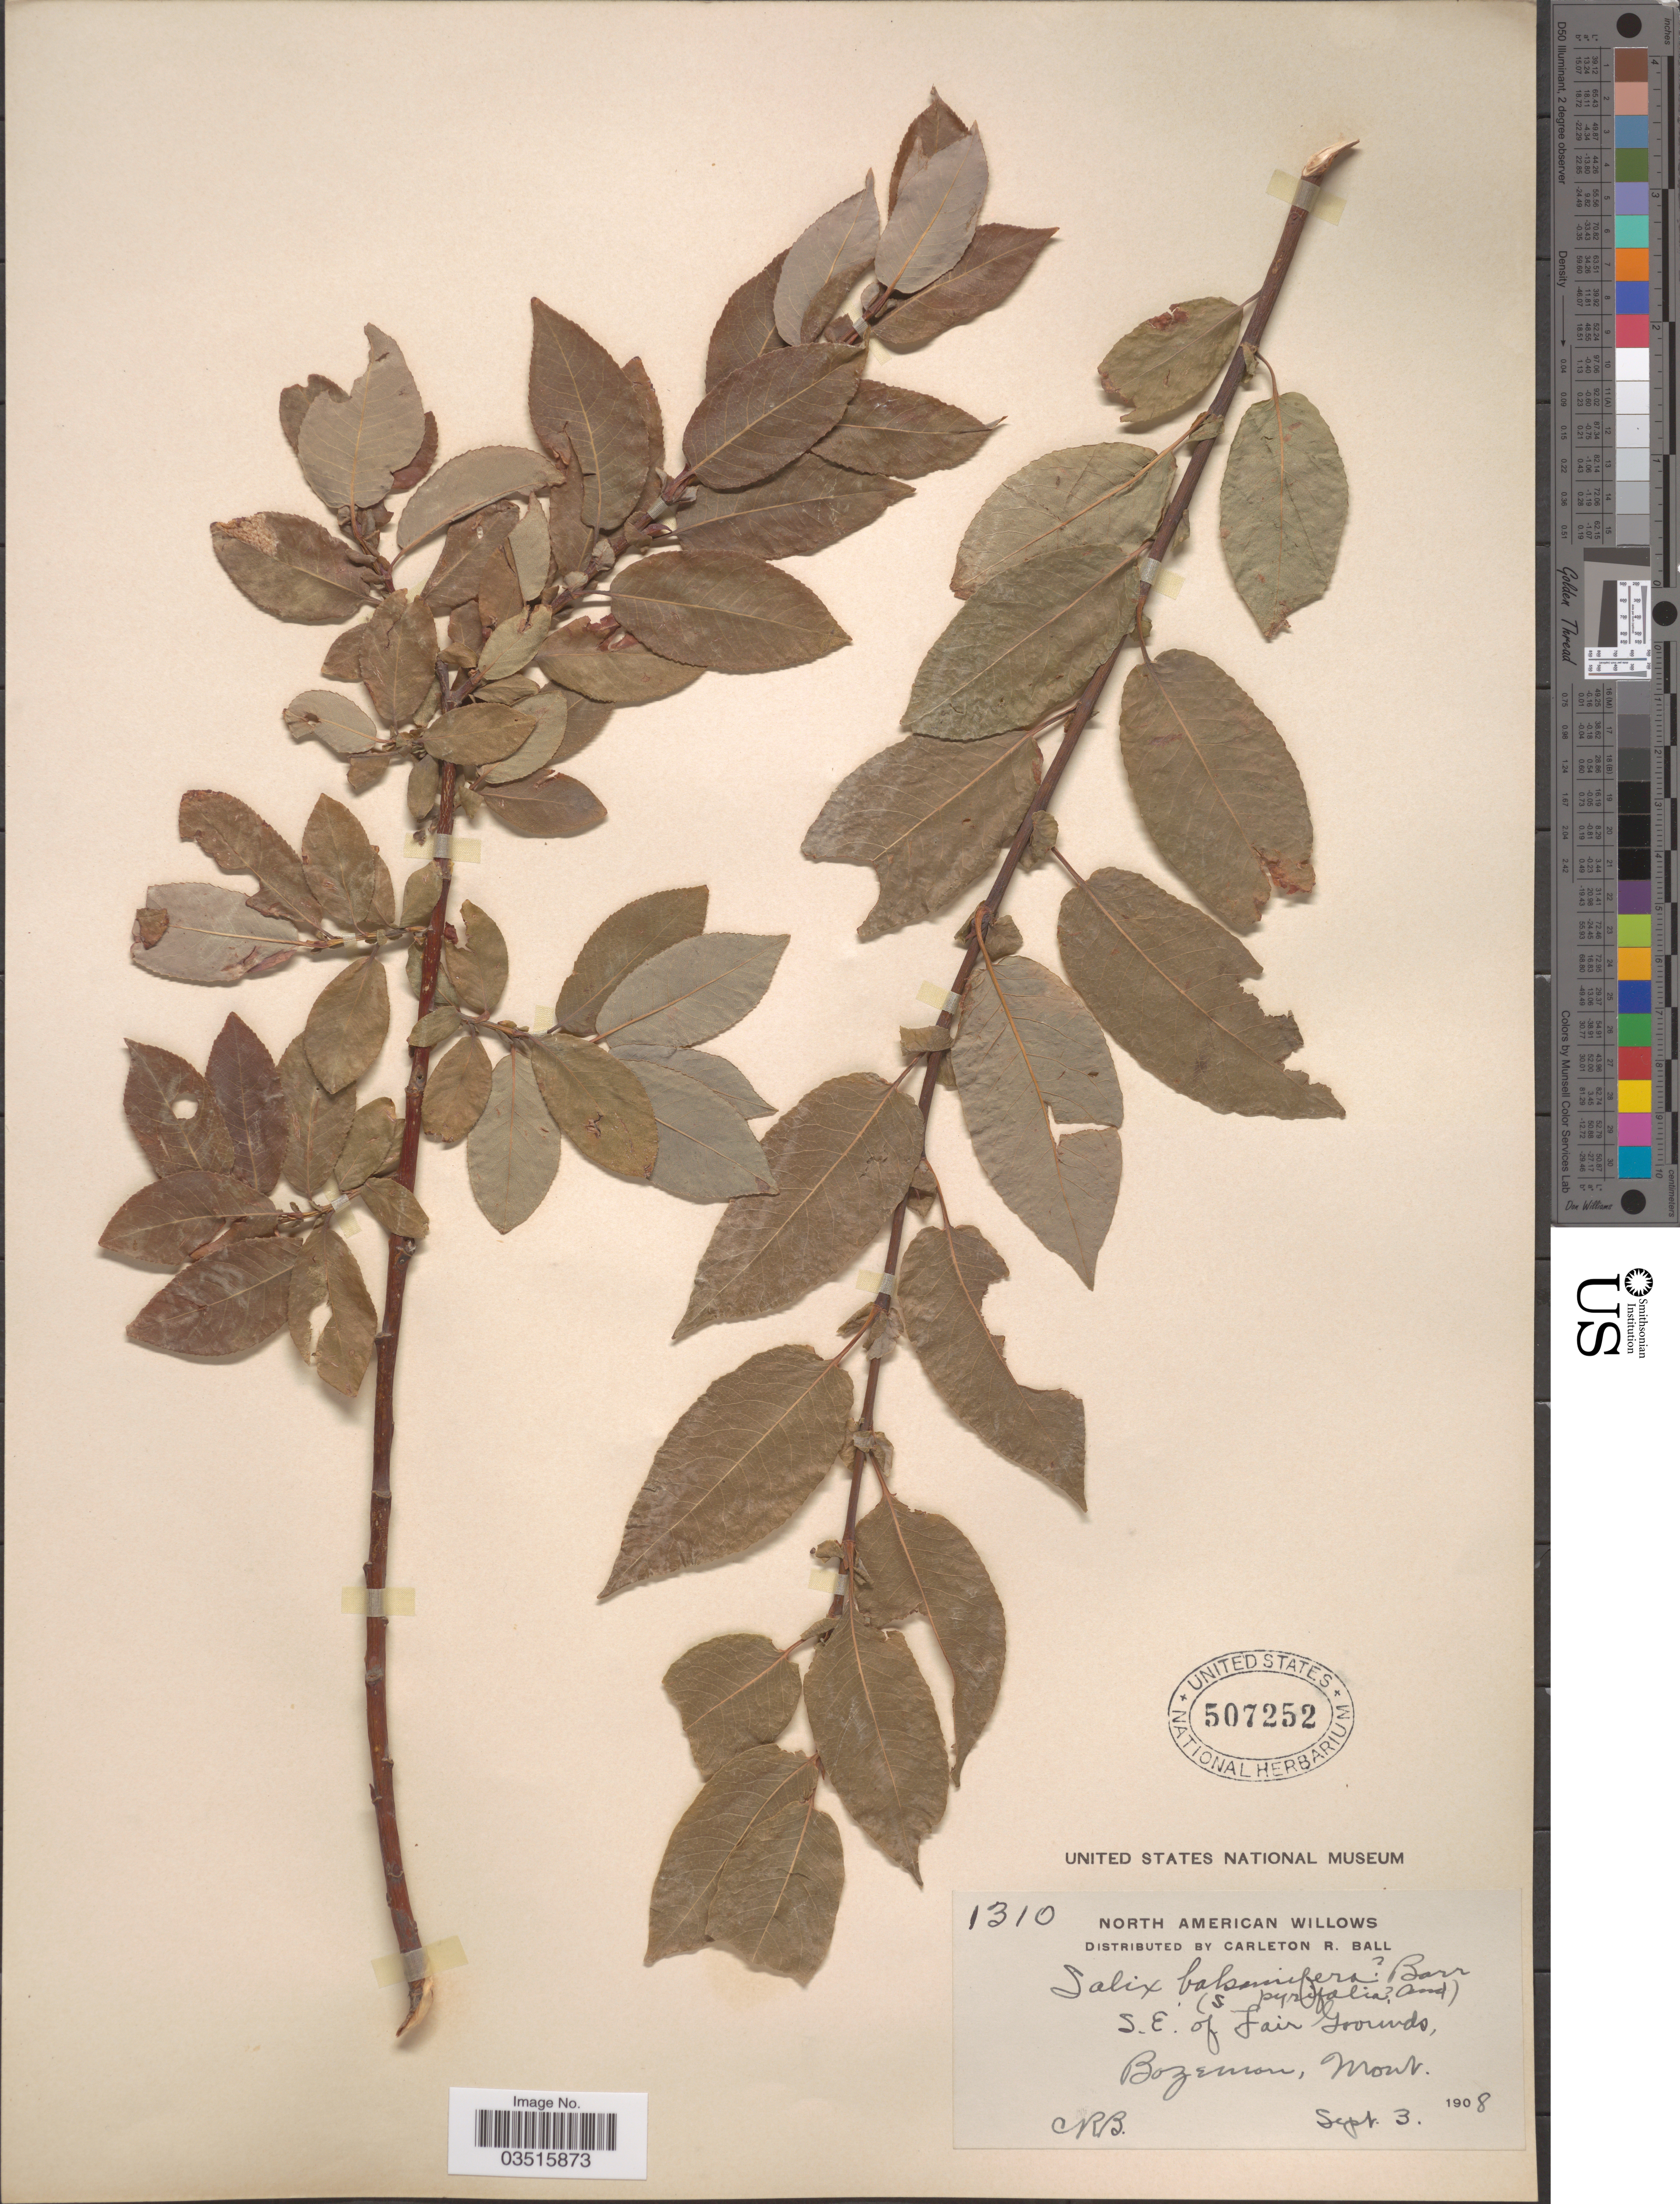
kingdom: Plantae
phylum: Tracheophyta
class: Magnoliopsida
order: Malpighiales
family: Salicaceae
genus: Salix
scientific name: Salix monticola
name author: Bebb.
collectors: C. R. Ball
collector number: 1310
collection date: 1908-09-03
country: United States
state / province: Montana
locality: S.E. of Fair Grounds, Bozeman.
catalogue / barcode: US 507252